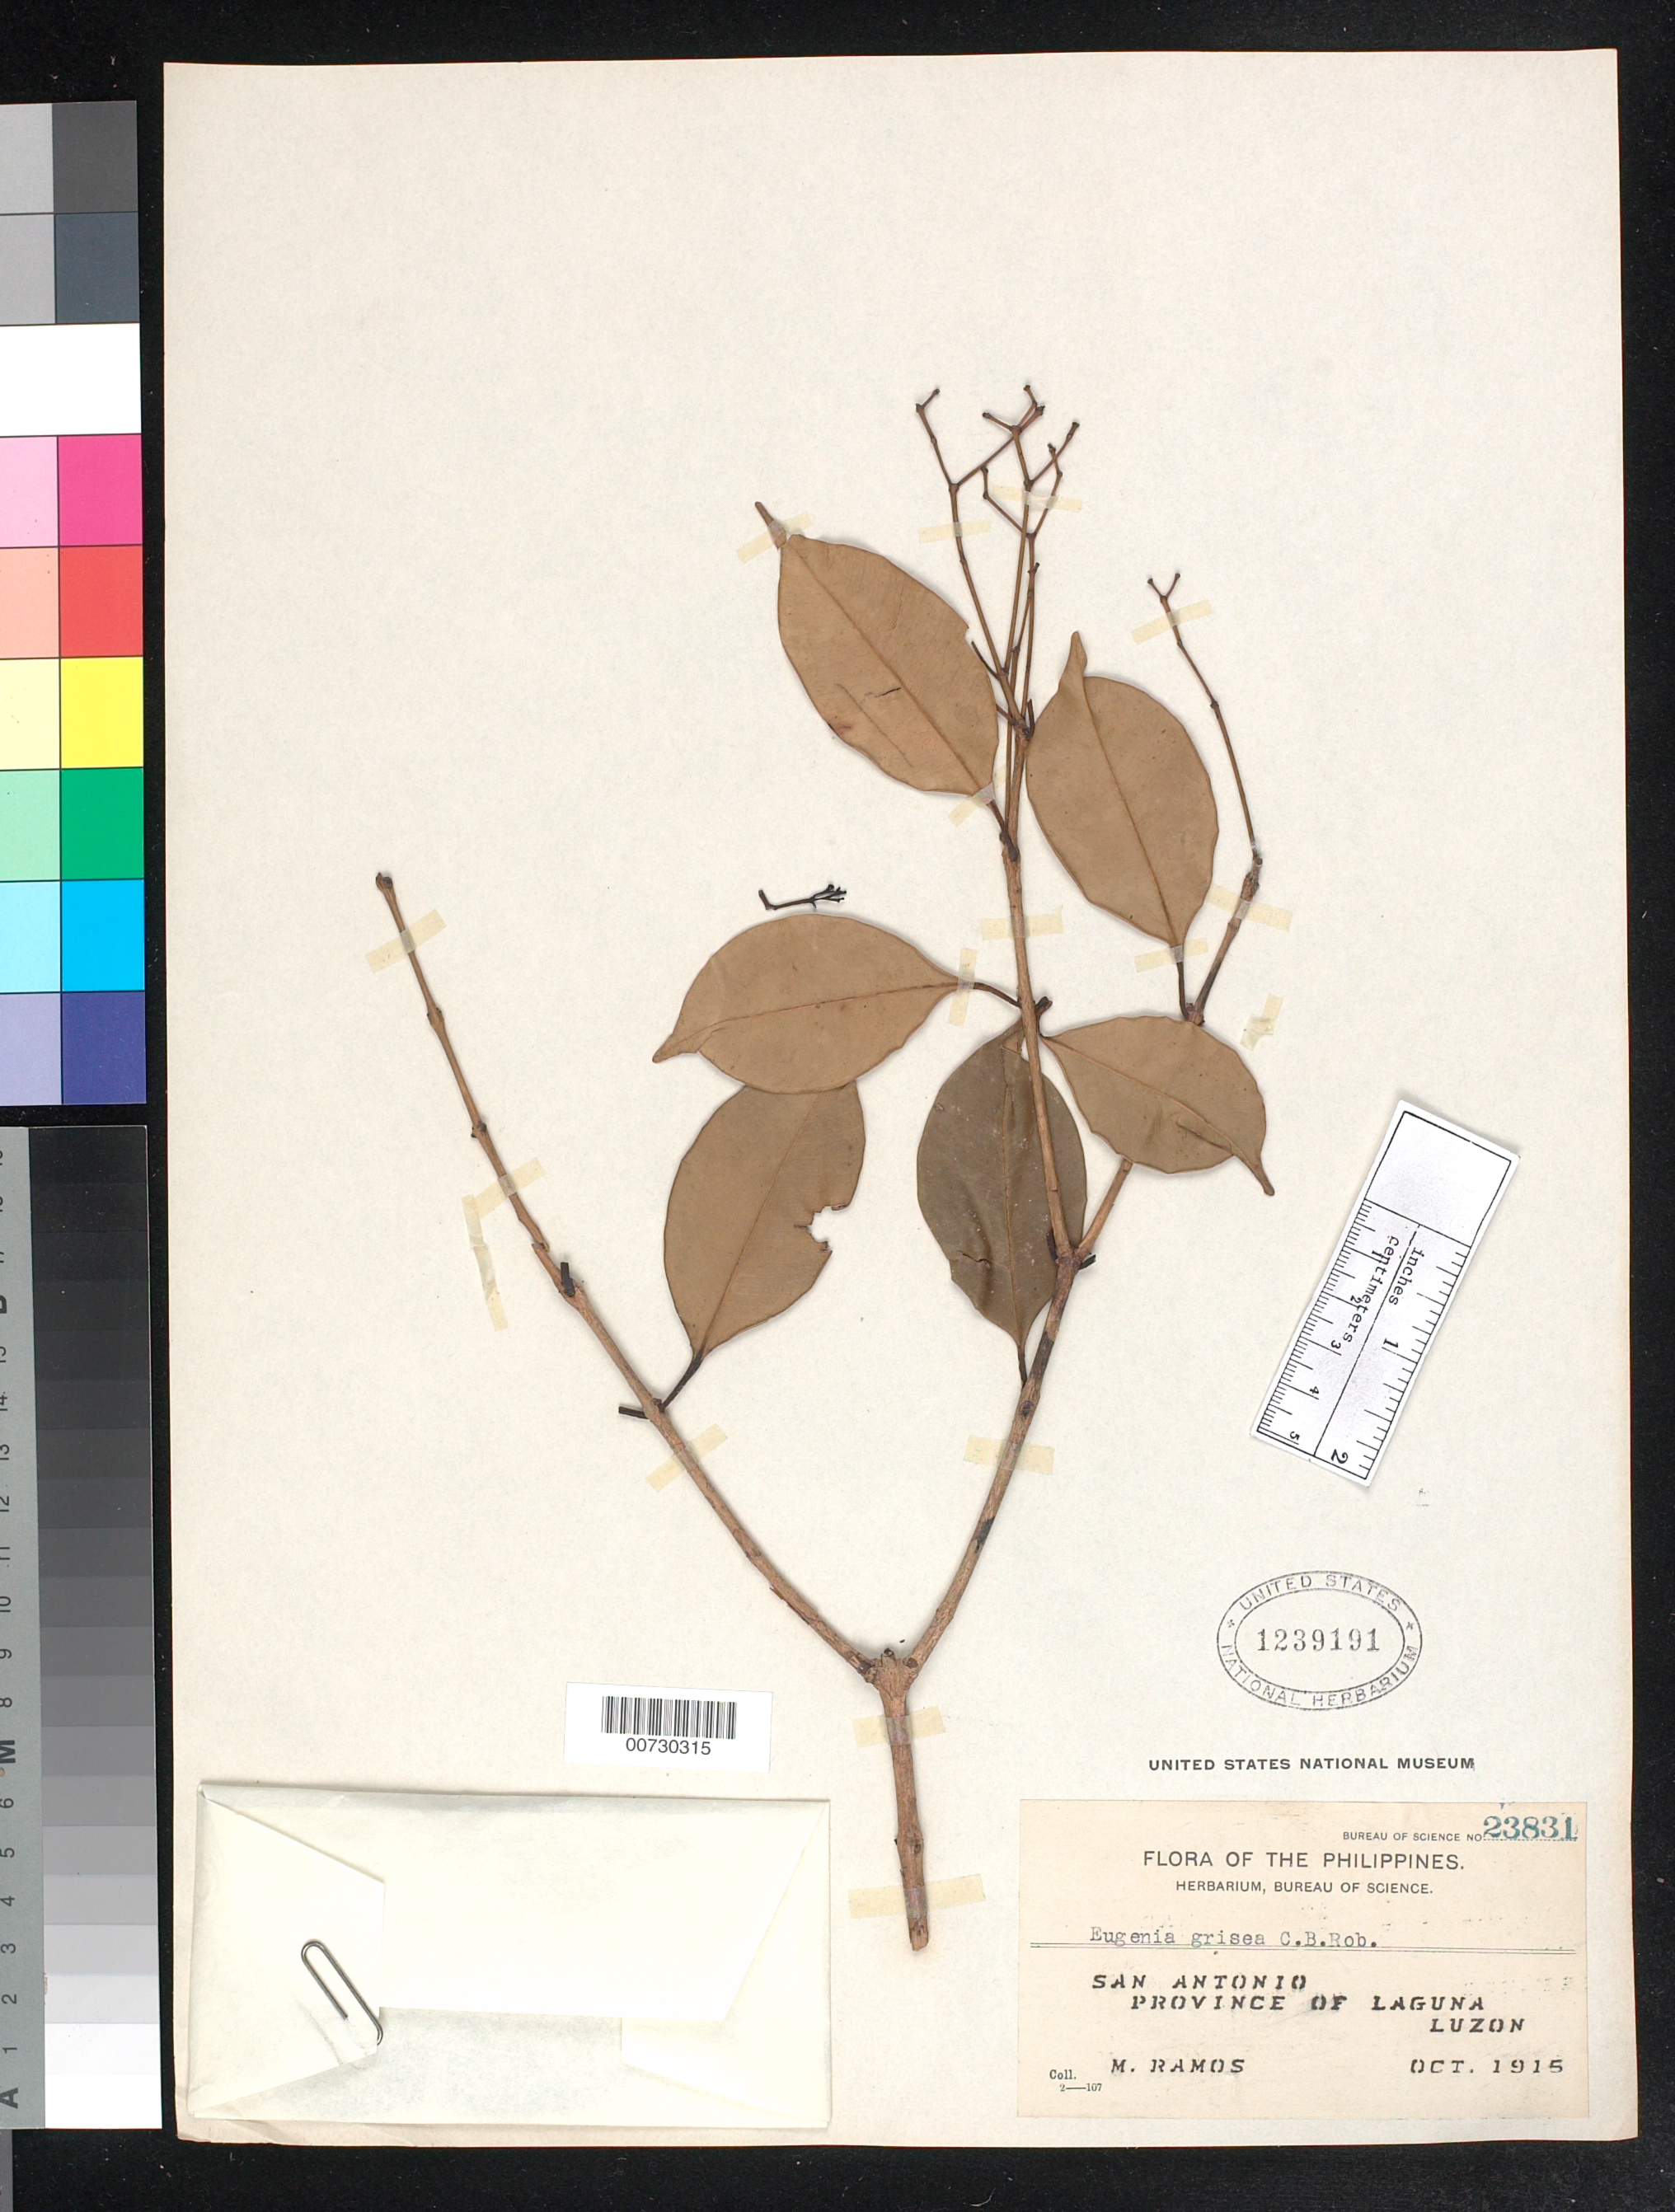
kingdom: Plantae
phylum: Tracheophyta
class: Magnoliopsida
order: Myrtales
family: Myrtaceae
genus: Syzygium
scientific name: Syzygium griseum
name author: (C.B. Rob.) Airy Shaw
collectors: M. Ramos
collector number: Bur. Sci. 23831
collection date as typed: Oct 1915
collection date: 1915-10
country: Philippines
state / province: Calabarzon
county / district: Laguna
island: Luzon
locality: San Antonio.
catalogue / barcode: US 1239191